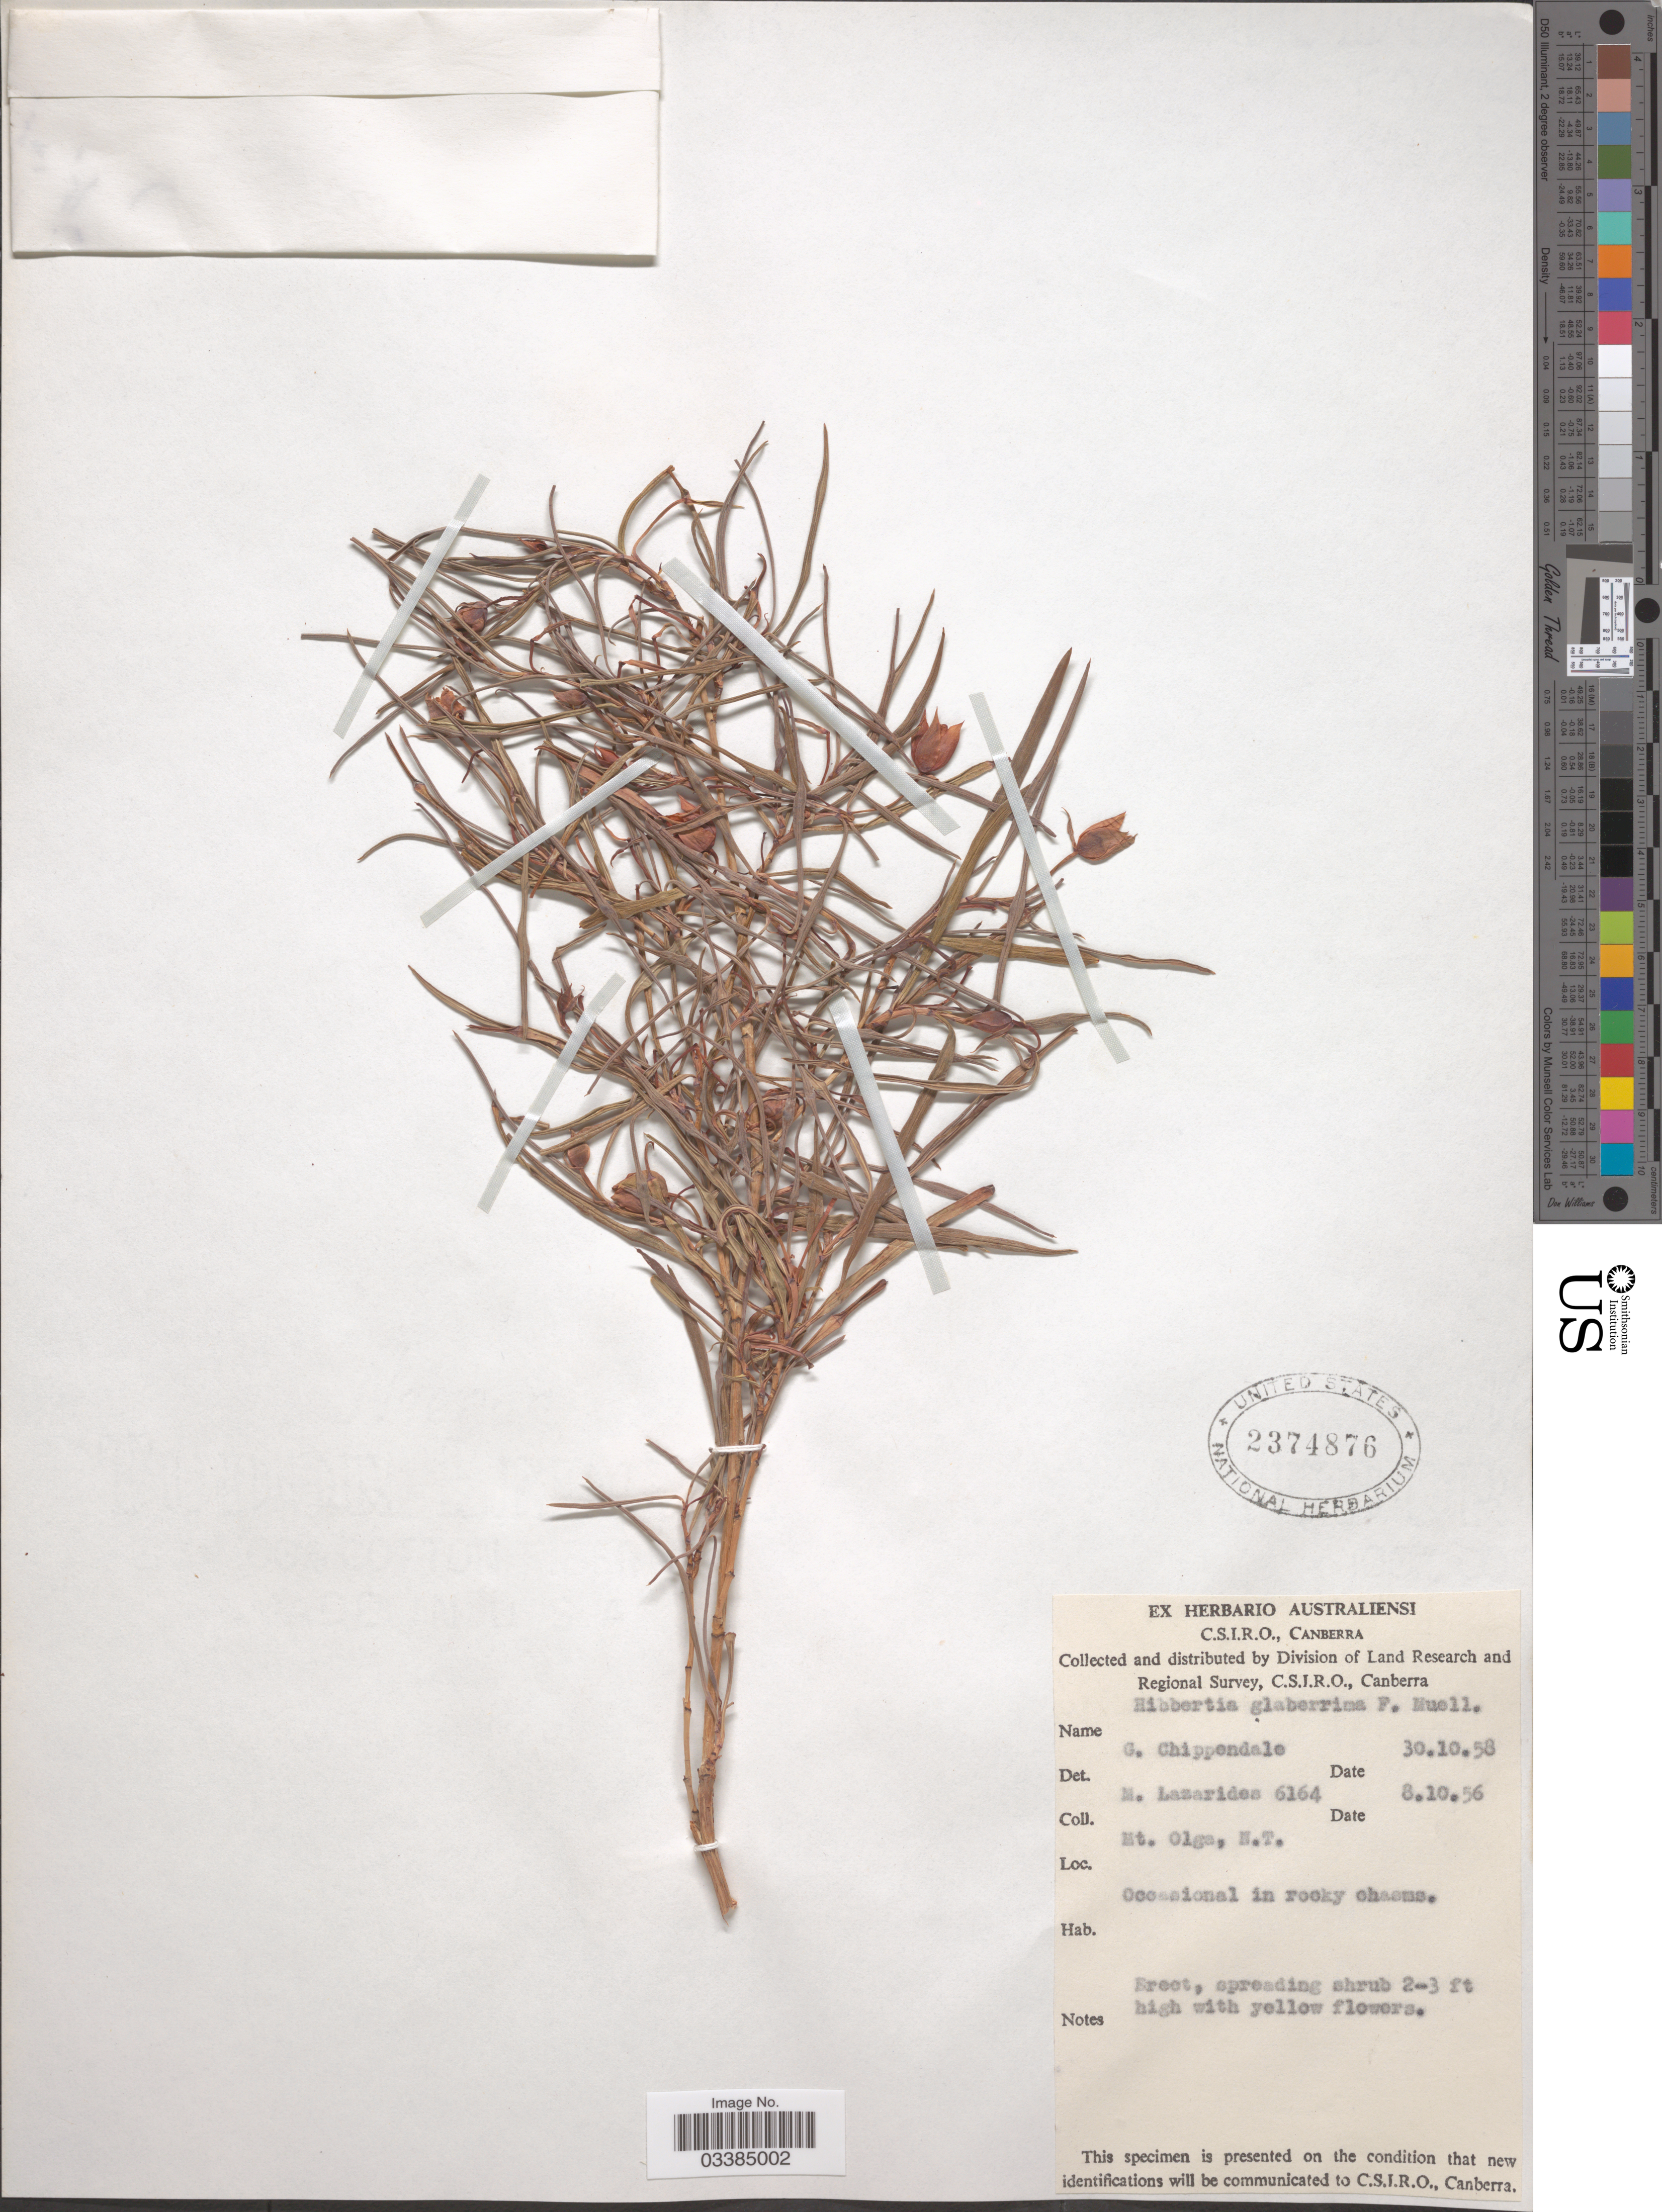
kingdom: Plantae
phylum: Tracheophyta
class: Magnoliopsida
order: Dilleniales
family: Dilleniaceae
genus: Hibbertia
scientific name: Hibbertia glaberrima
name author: Gilg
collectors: M. Lazarides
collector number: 6164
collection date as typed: Transcribed d/m/y: 8/10/56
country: Australia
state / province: Northern Territory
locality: Mt. Olga, N. T.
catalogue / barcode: US 2374876